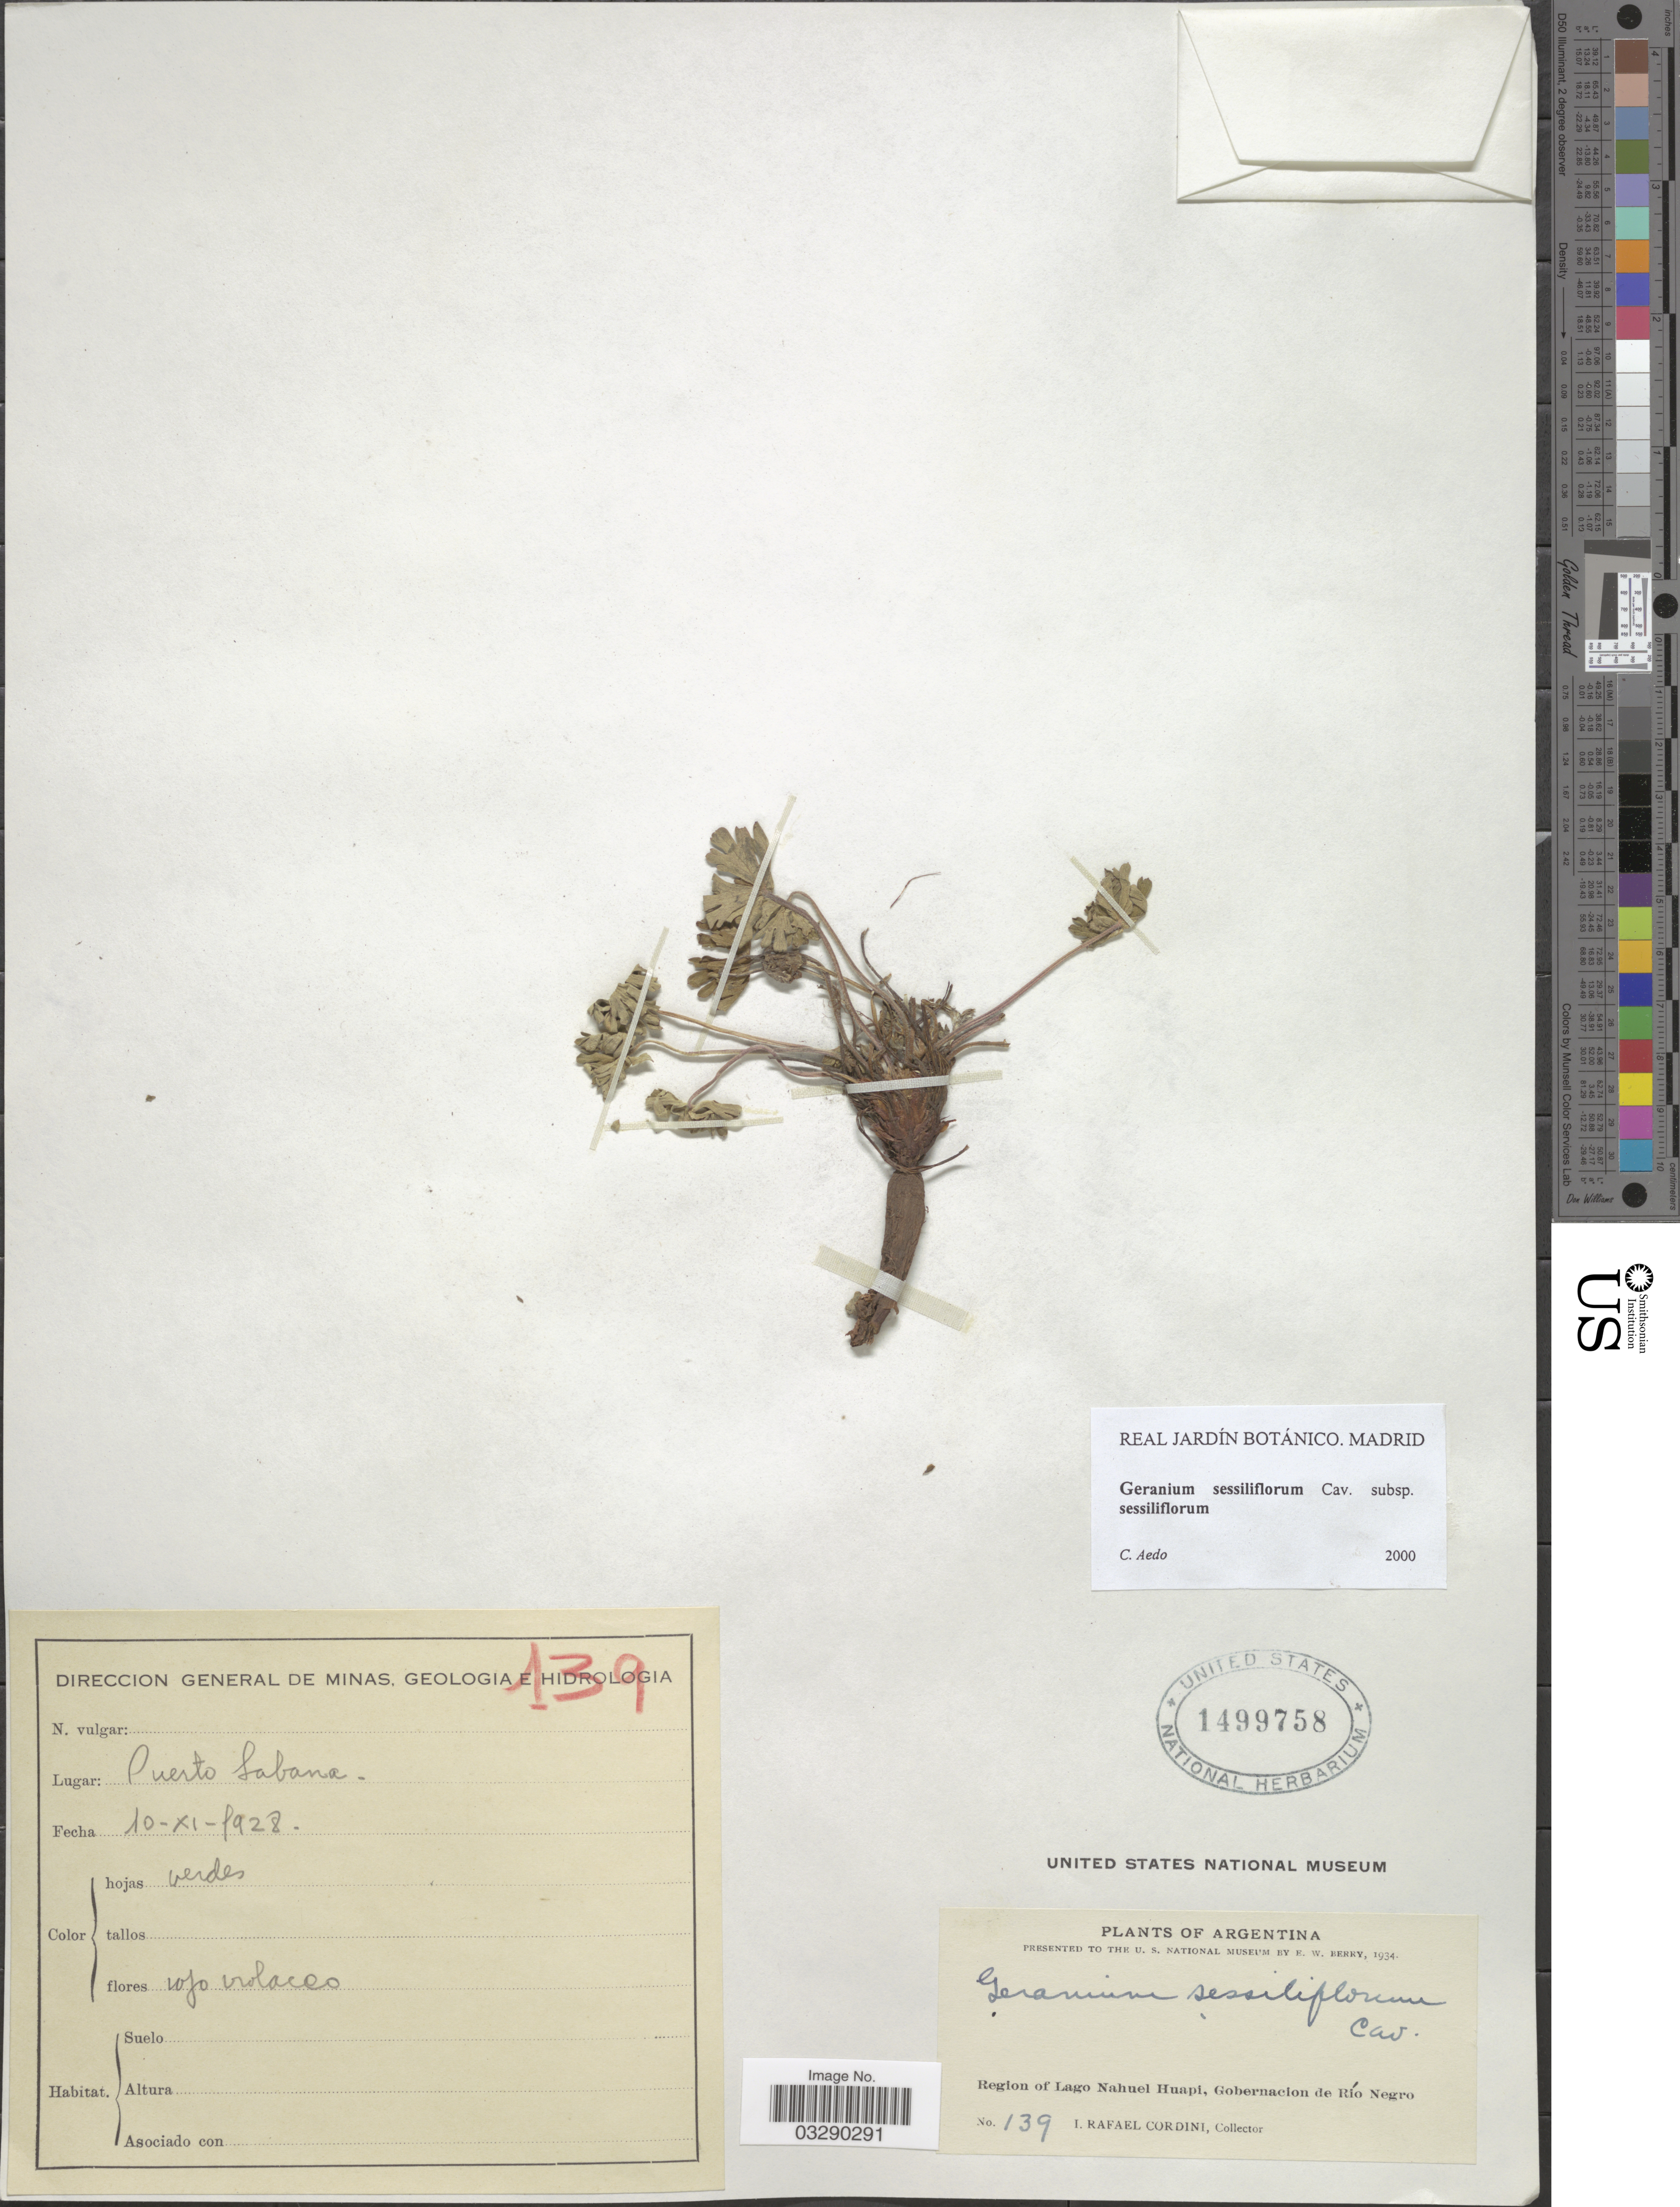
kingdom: Plantae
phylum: Tracheophyta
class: Magnoliopsida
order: Geraniales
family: Geraniaceae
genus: Geranium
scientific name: Geranium sessiliflorum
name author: Cav.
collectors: I. Cordini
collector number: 139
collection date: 1928-11-10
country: Argentina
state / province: Rio Negro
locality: Region of Lago Nahuel Huapi, Gobernacion de Río Negro. Lugar: Puerto Sabana.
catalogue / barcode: US 1499758